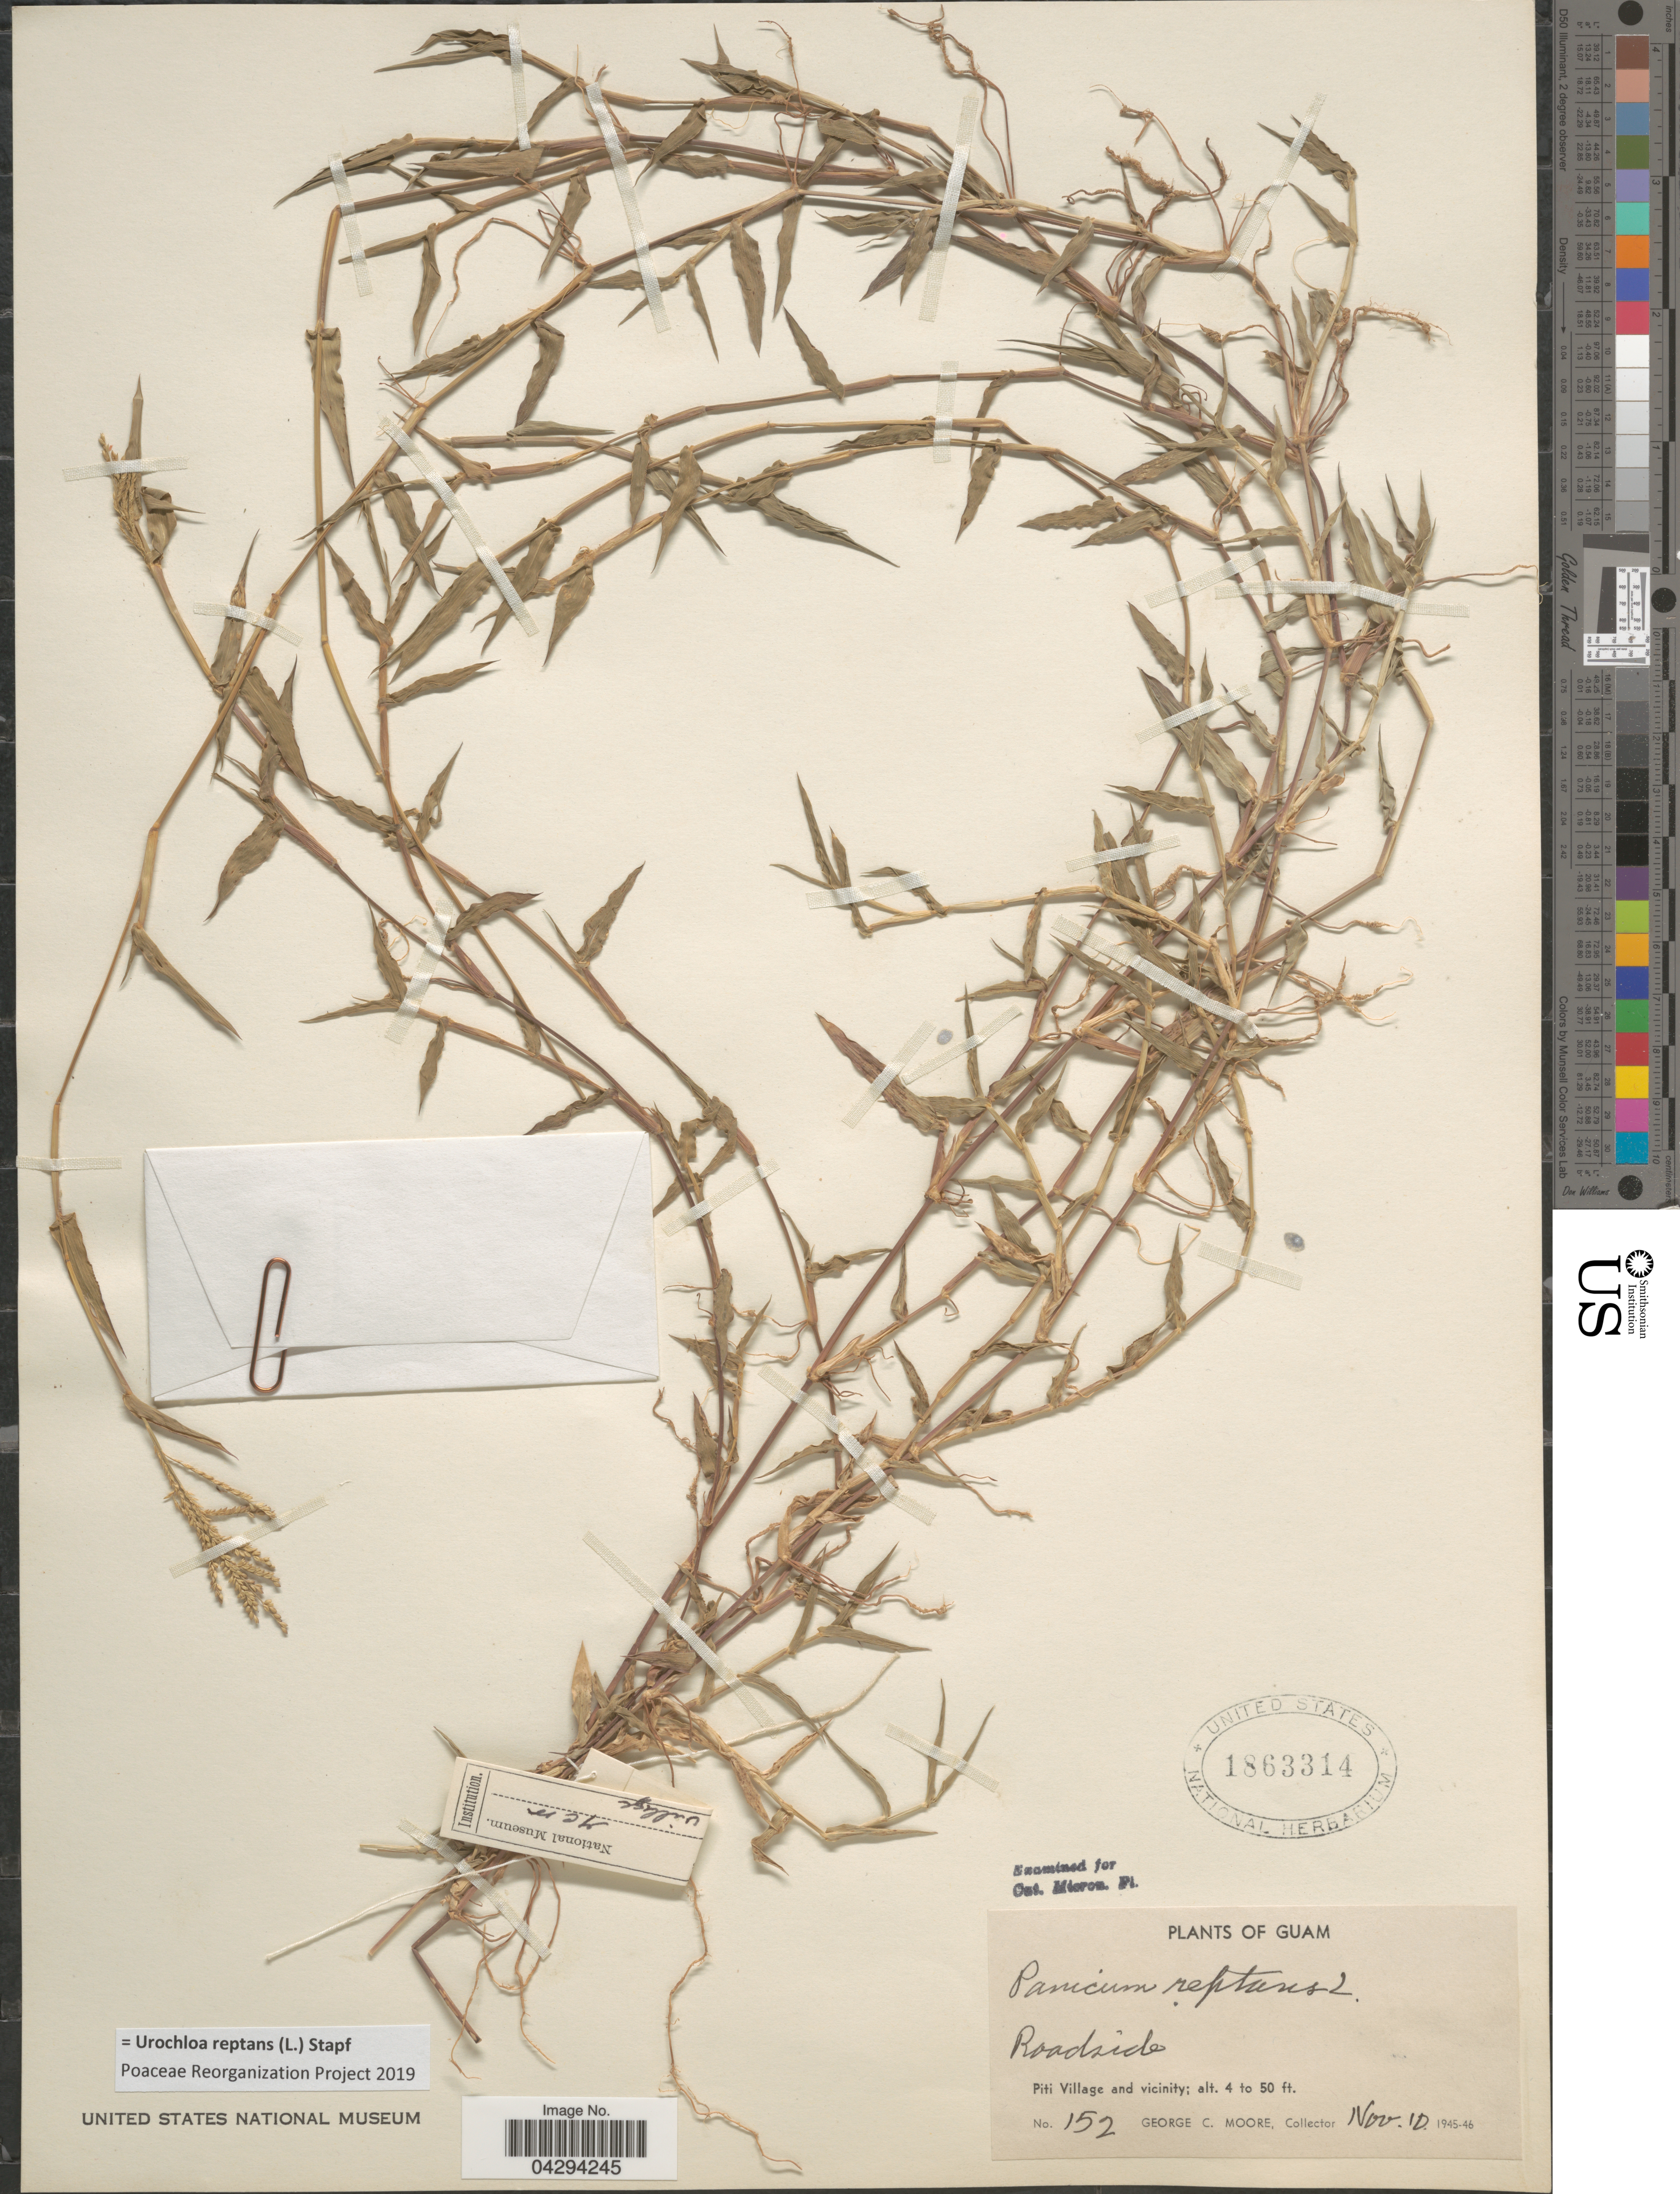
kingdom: Plantae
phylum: Tracheophyta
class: Liliopsida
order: Poales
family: Poaceae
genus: Urochloa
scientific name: Urochloa reptans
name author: (L.) Stapf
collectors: G. C. Moore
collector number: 152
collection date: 1945-11-10/1946-11-10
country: Guam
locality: Roadside. Piti Village and vicinity.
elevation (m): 1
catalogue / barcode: US 1863314